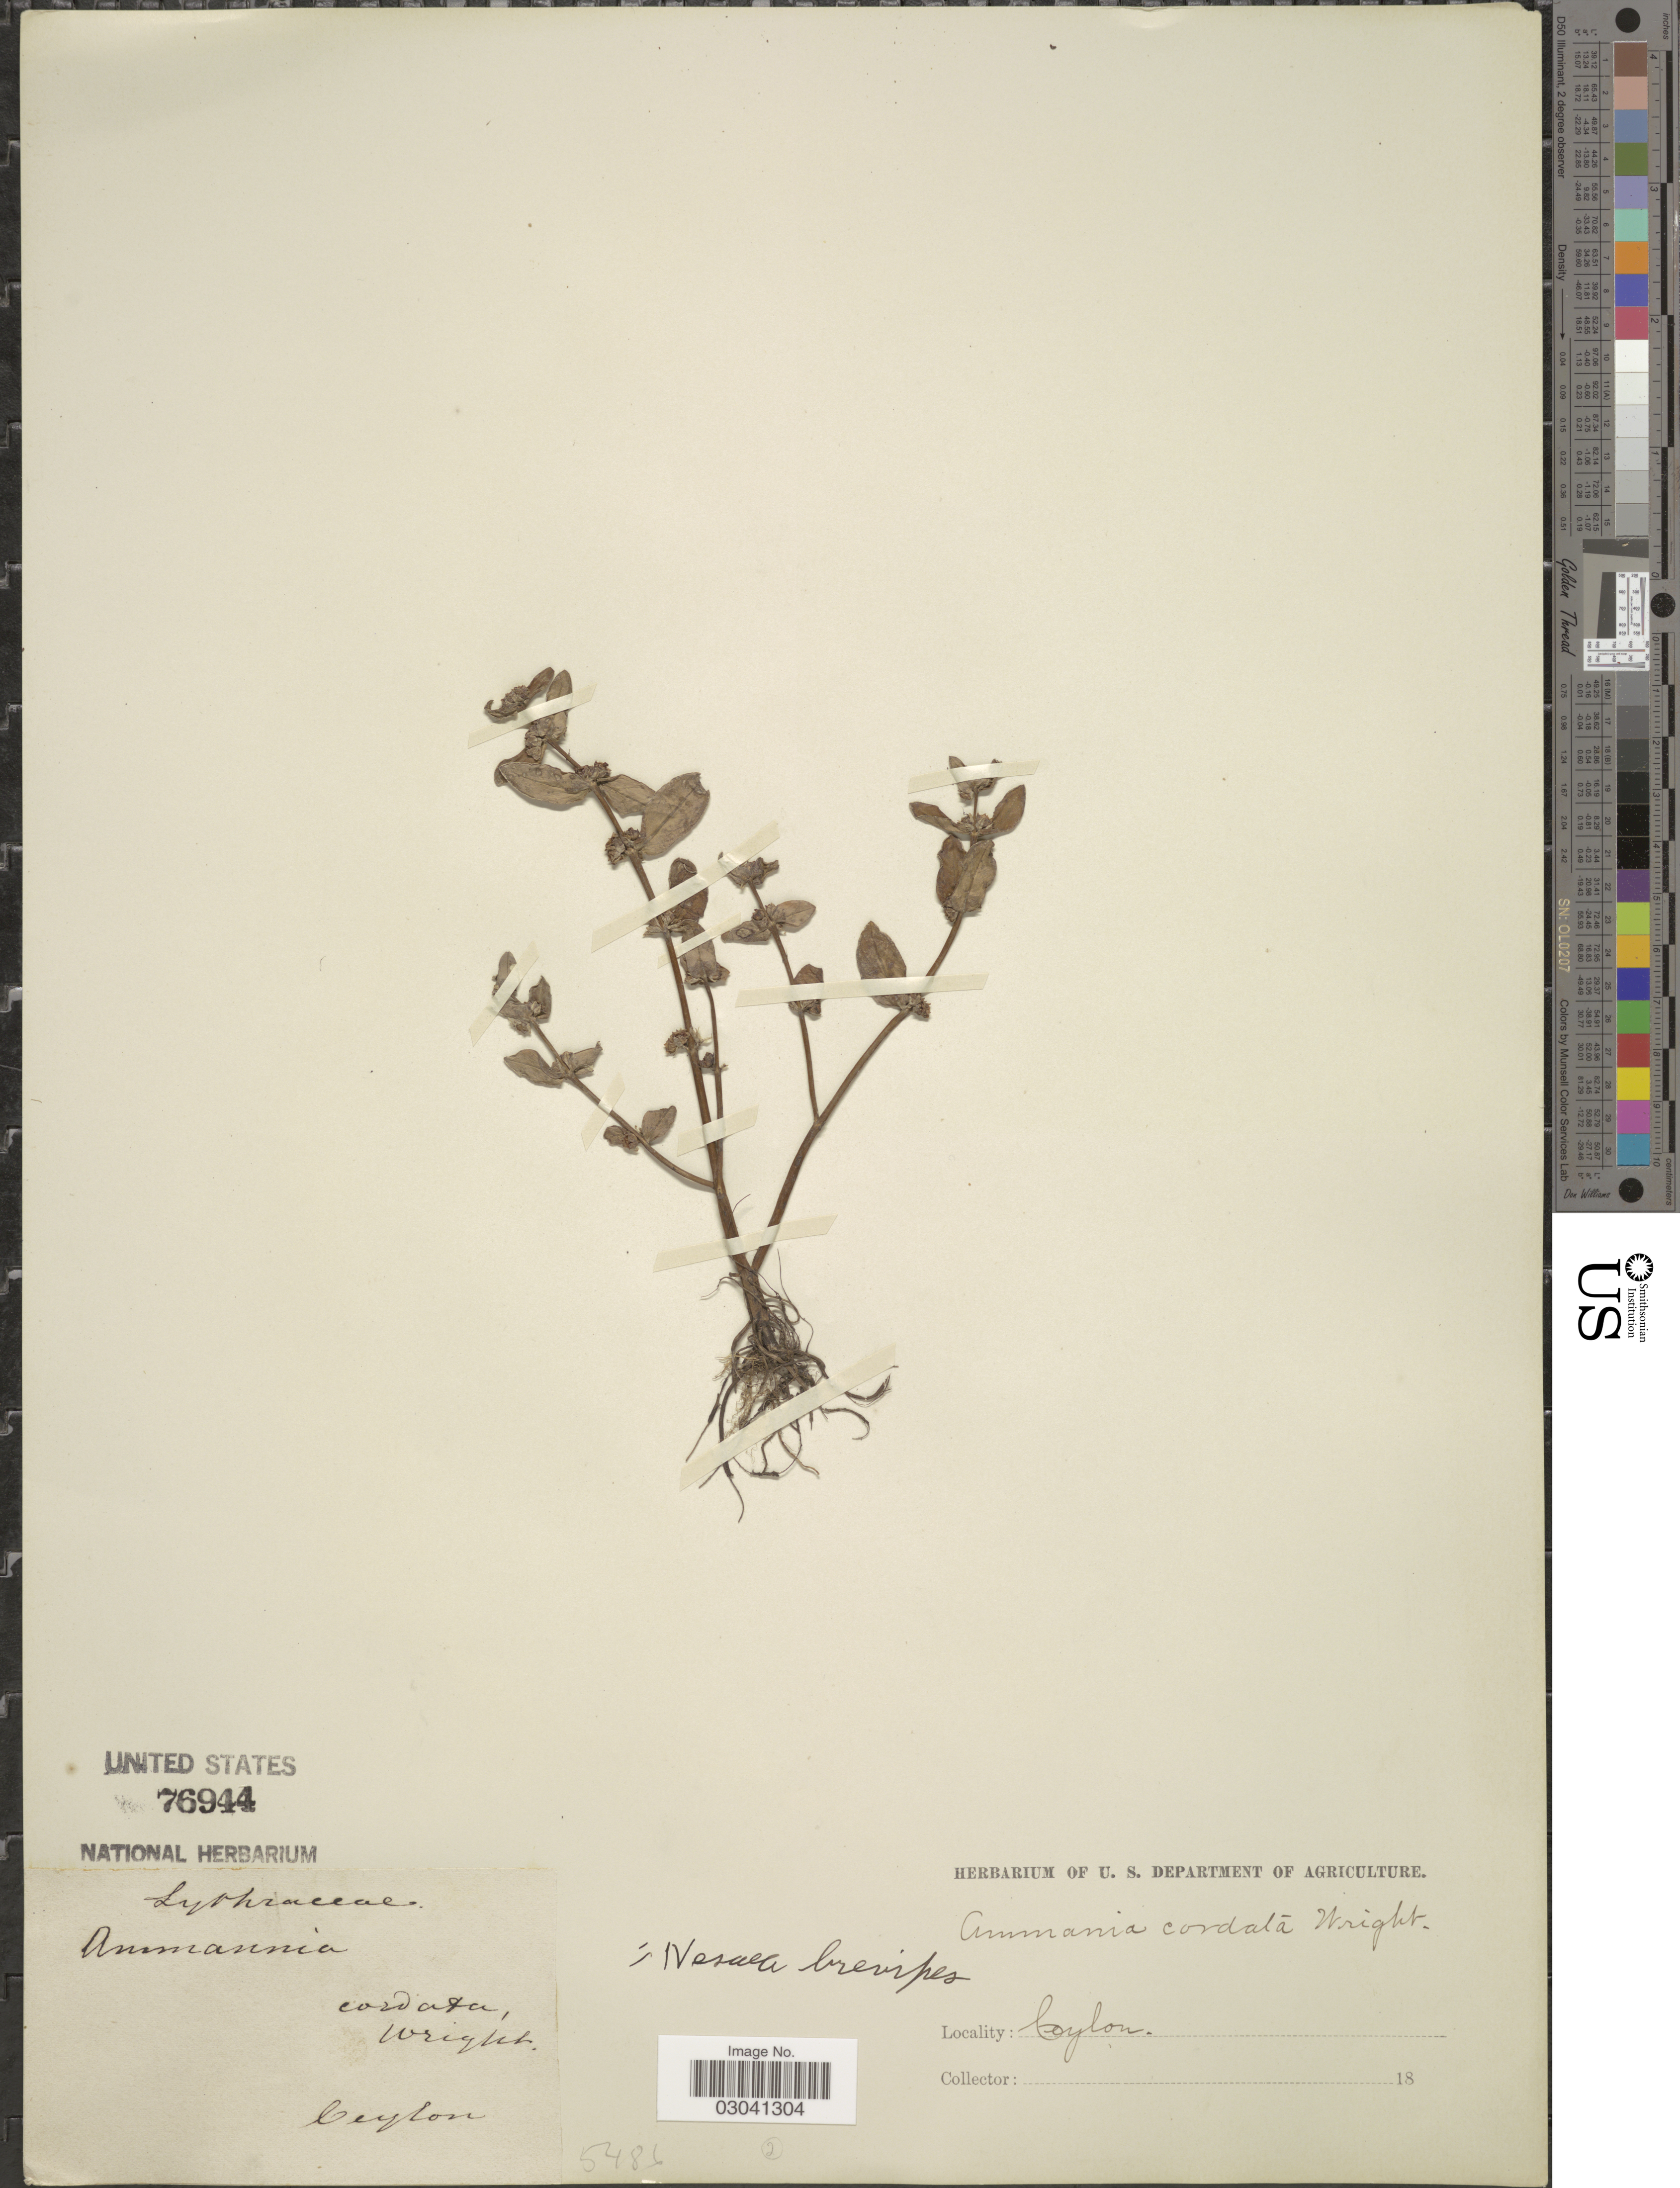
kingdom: Plantae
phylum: Tracheophyta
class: Magnoliopsida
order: Myrtales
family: Lythraceae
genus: Ammannia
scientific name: Ammannia cordata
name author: Wight & Arn.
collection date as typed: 18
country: Sri Lanka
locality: Ceylon.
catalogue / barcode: US 76944